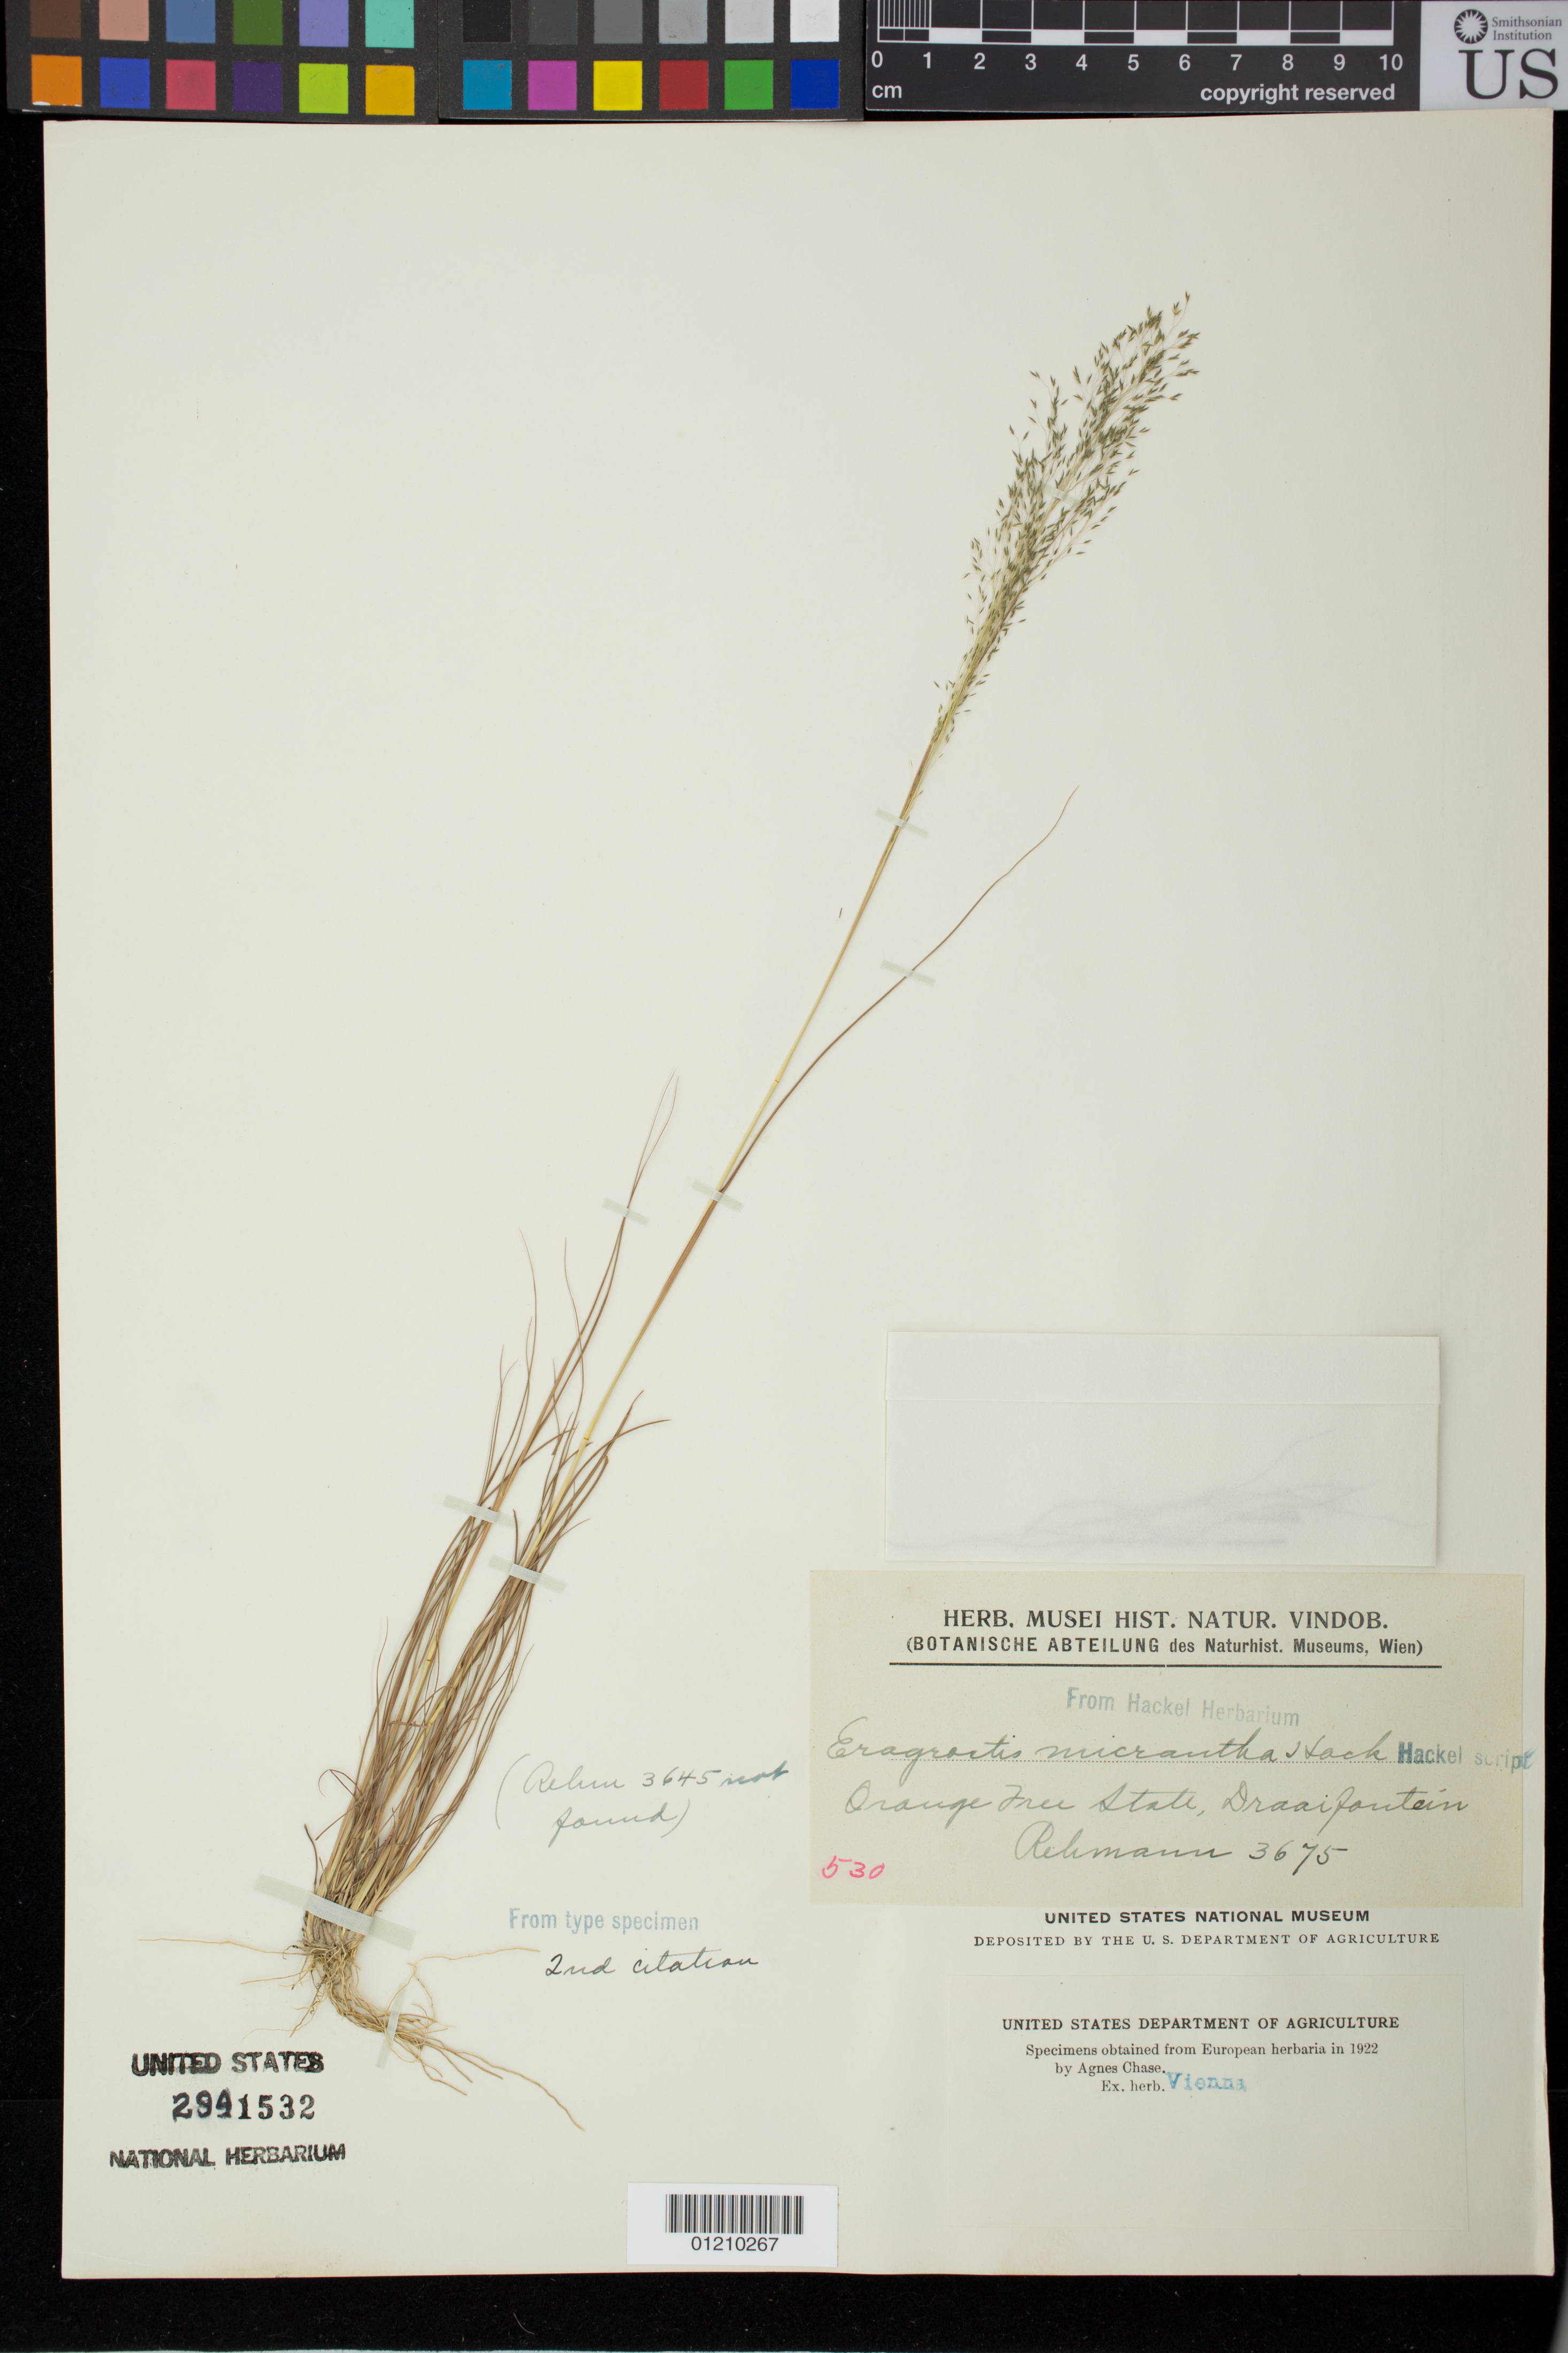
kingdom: Plantae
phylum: Tracheophyta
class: Liliopsida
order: Poales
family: Poaceae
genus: Eragrostis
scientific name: Eragrostis micrantha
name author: Hack.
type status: Isosyntype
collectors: A. Rehmann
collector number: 3675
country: South Africa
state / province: Free State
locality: Draaifontein.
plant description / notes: Fragmentary material of type specimen ex herb. Vienna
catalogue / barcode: US 2941532